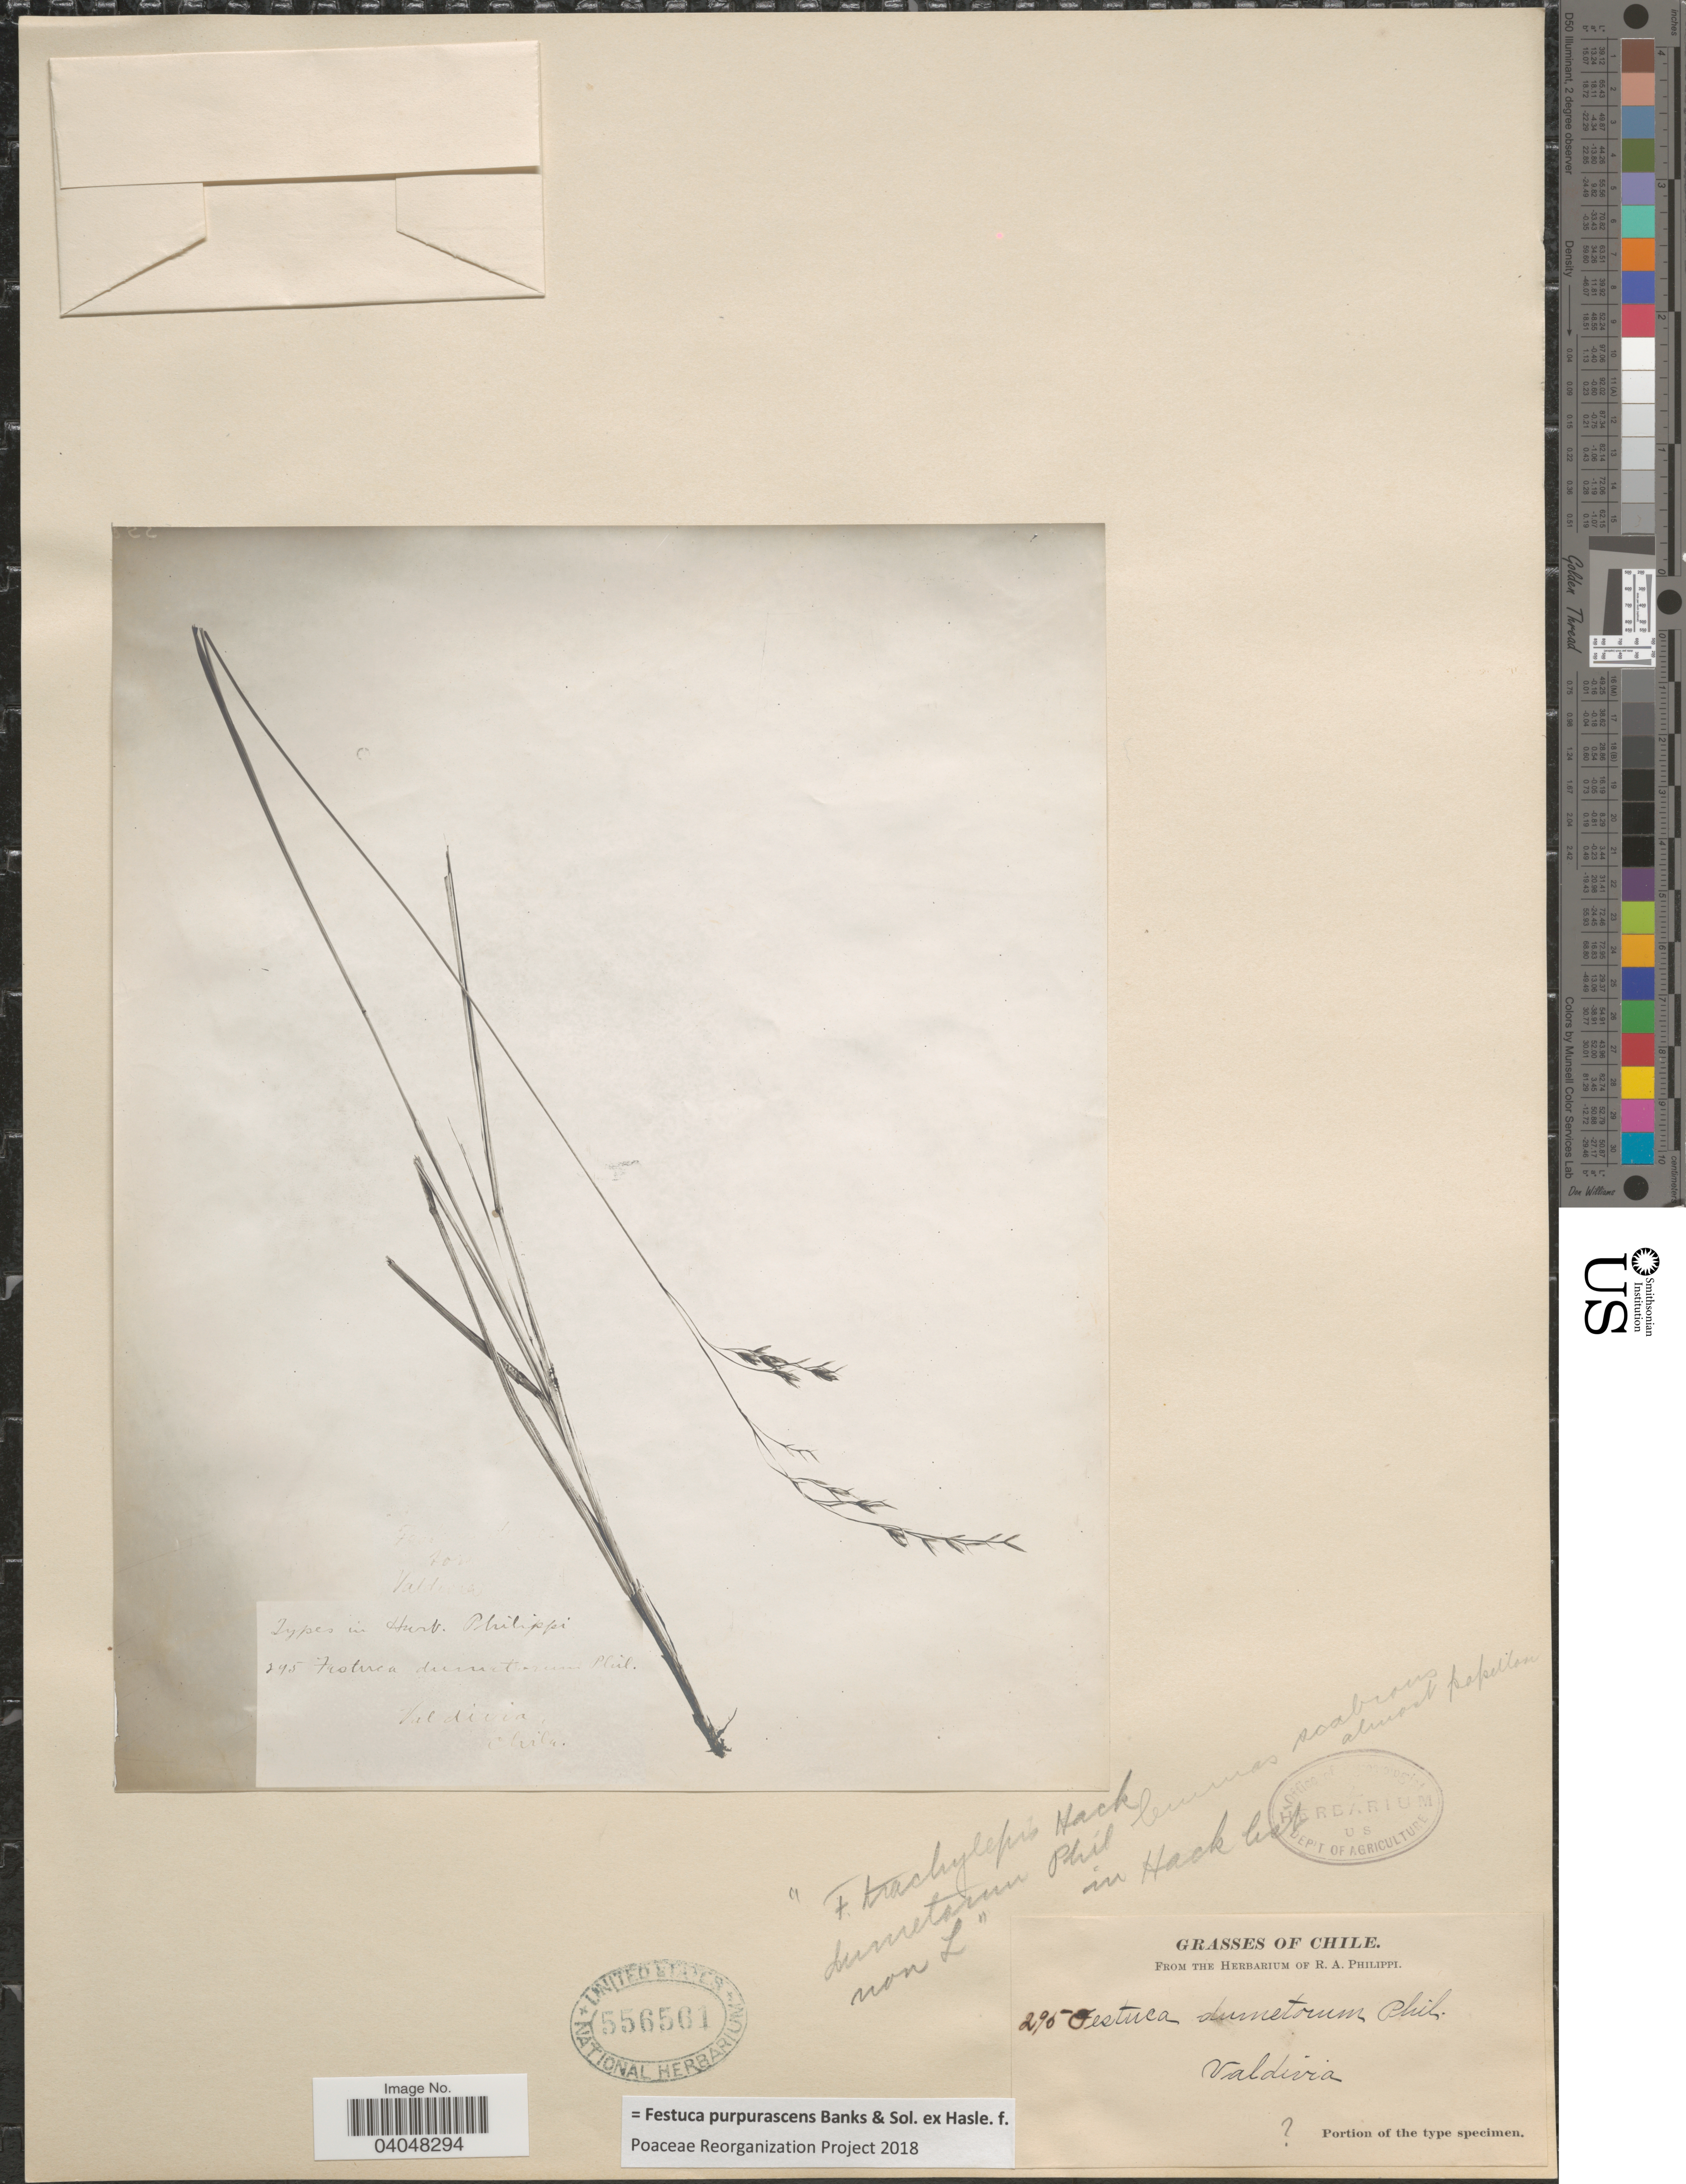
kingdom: Plantae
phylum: Tracheophyta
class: Liliopsida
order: Poales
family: Poaceae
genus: Festuca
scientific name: Festuca purpurascens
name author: Banks & Sol. ex Hook. f.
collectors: ex. herb. R.A. Philippi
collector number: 295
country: Chile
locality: Valdivia.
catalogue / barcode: US 556561